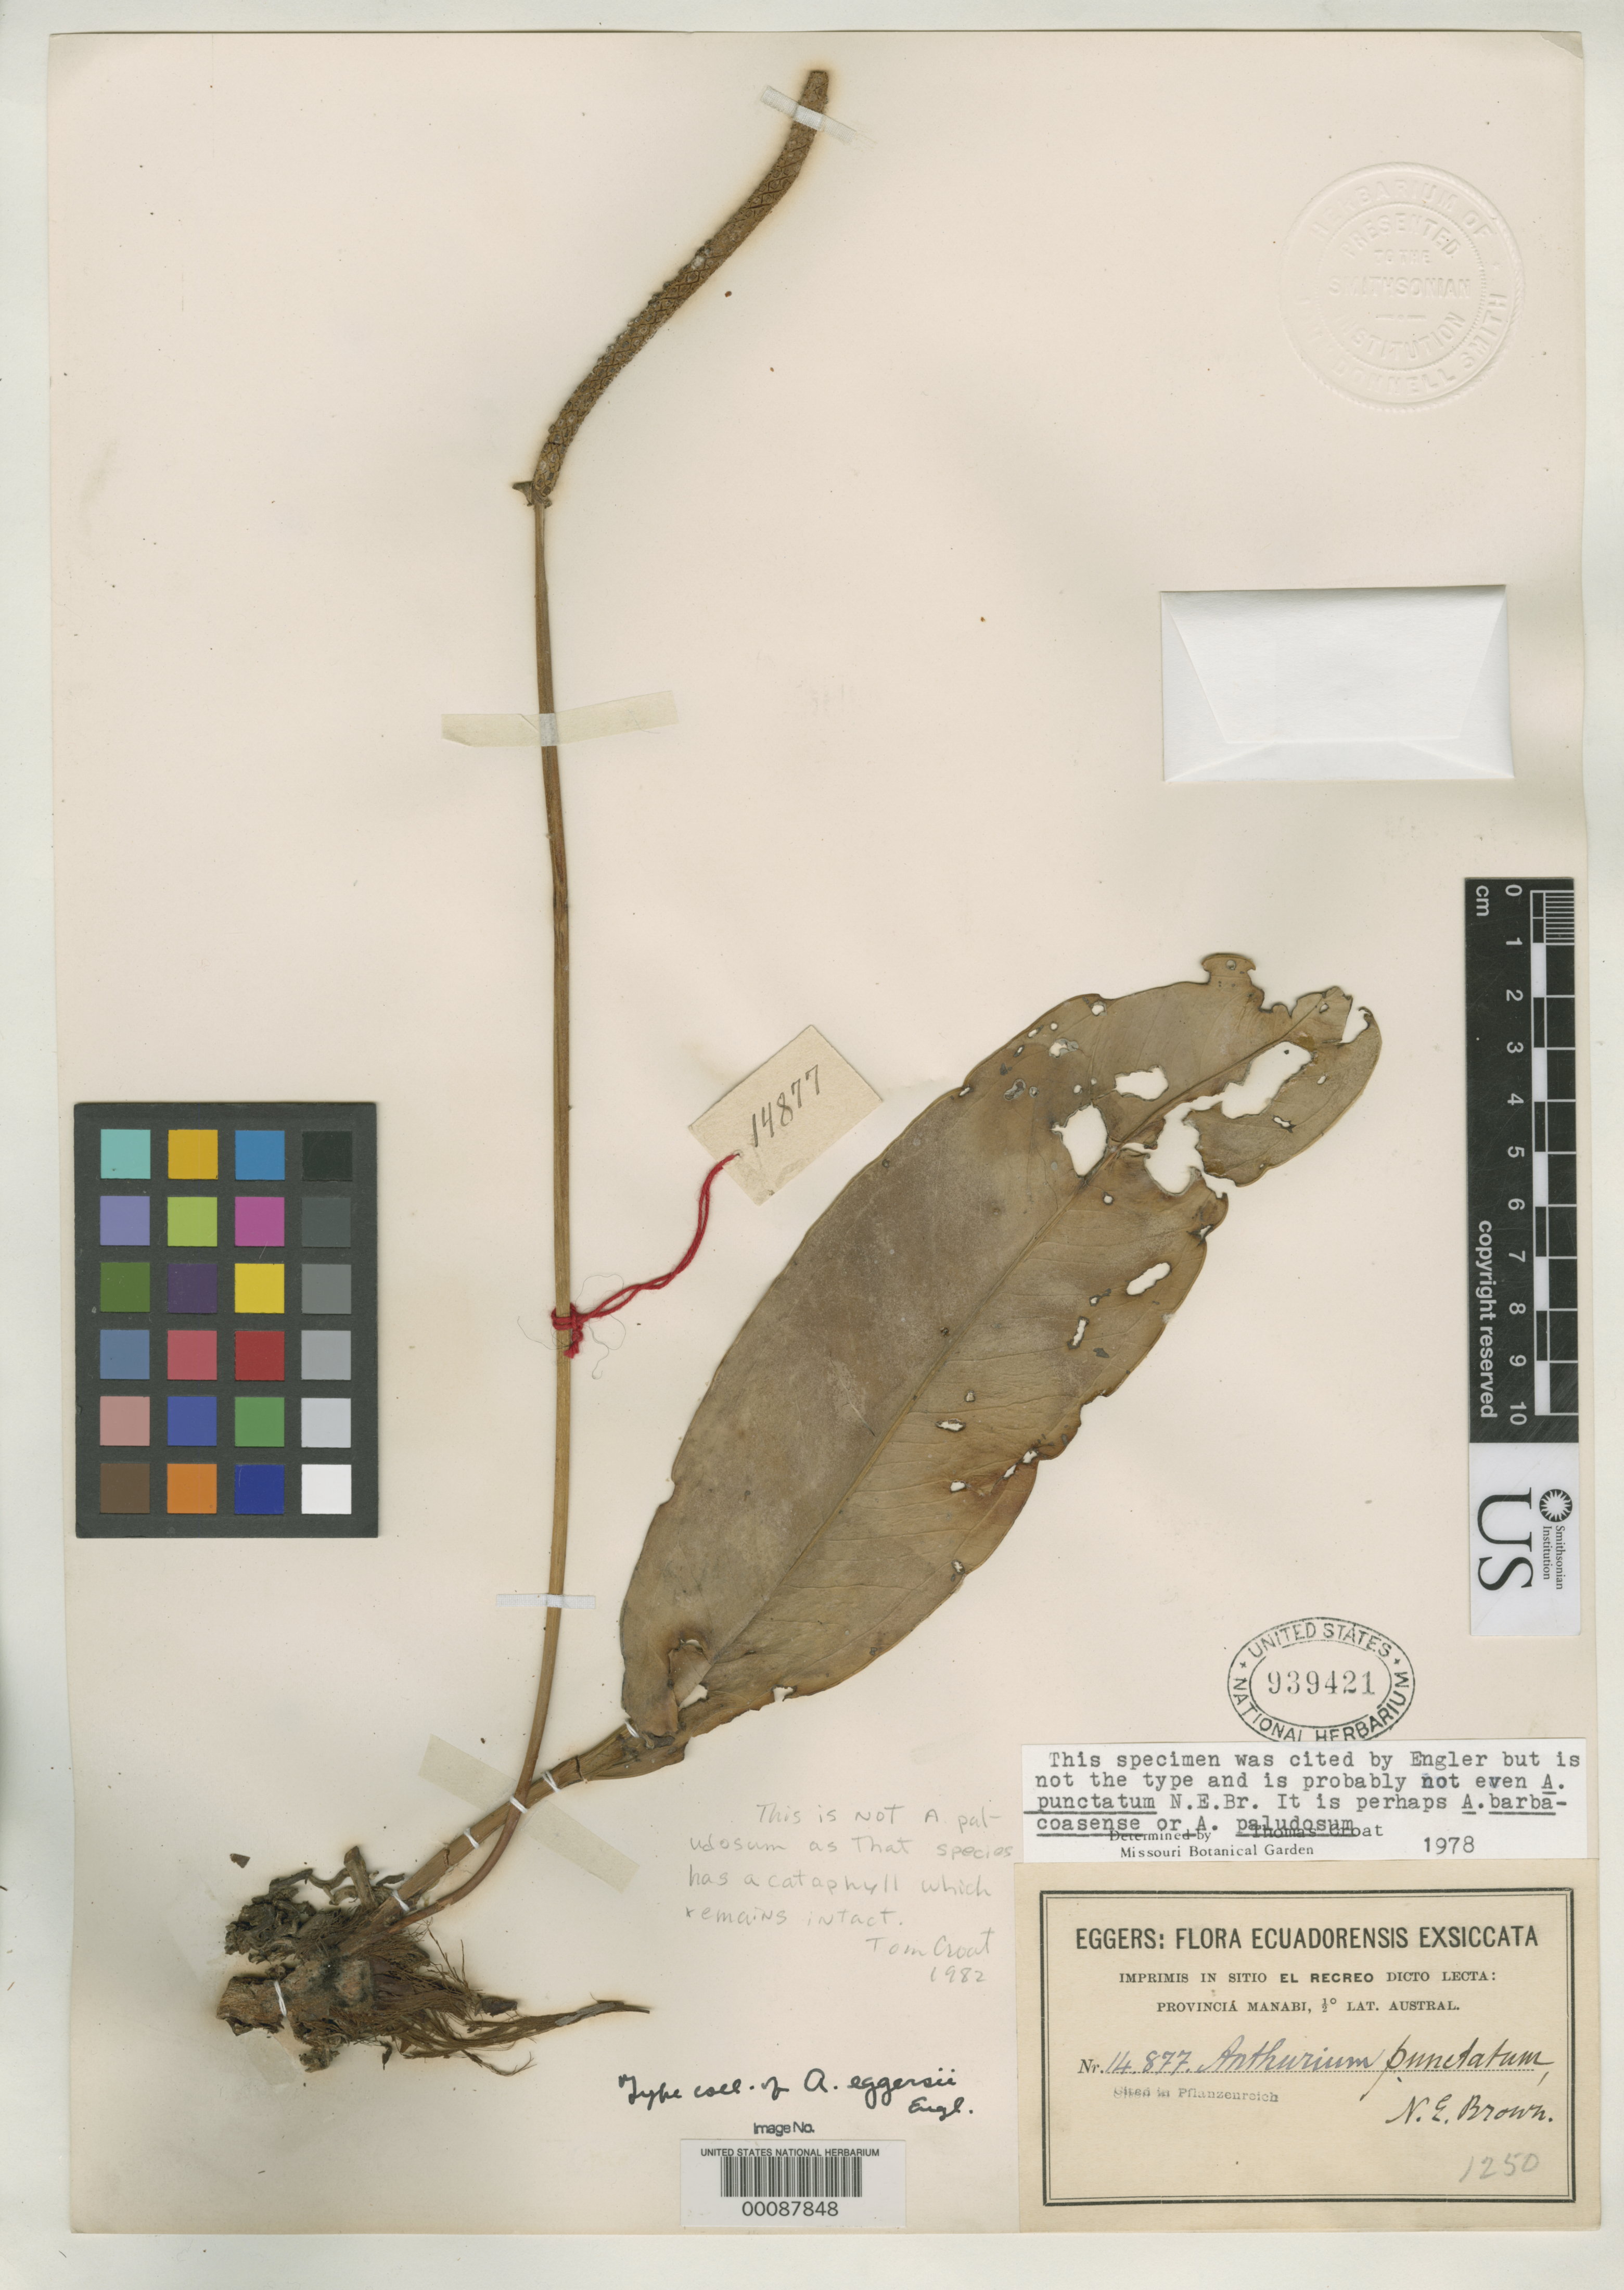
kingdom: Plantae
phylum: Tracheophyta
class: Liliopsida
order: Alismatales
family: Araceae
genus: Anthurium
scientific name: Anthurium eggersii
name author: Engl.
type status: Isotype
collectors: H. F. A. von Eggers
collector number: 14877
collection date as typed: Aug 1893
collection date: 1893-08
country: Ecuador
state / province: Manabí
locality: Pr. Haciendam eo recreo.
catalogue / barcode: US 939421